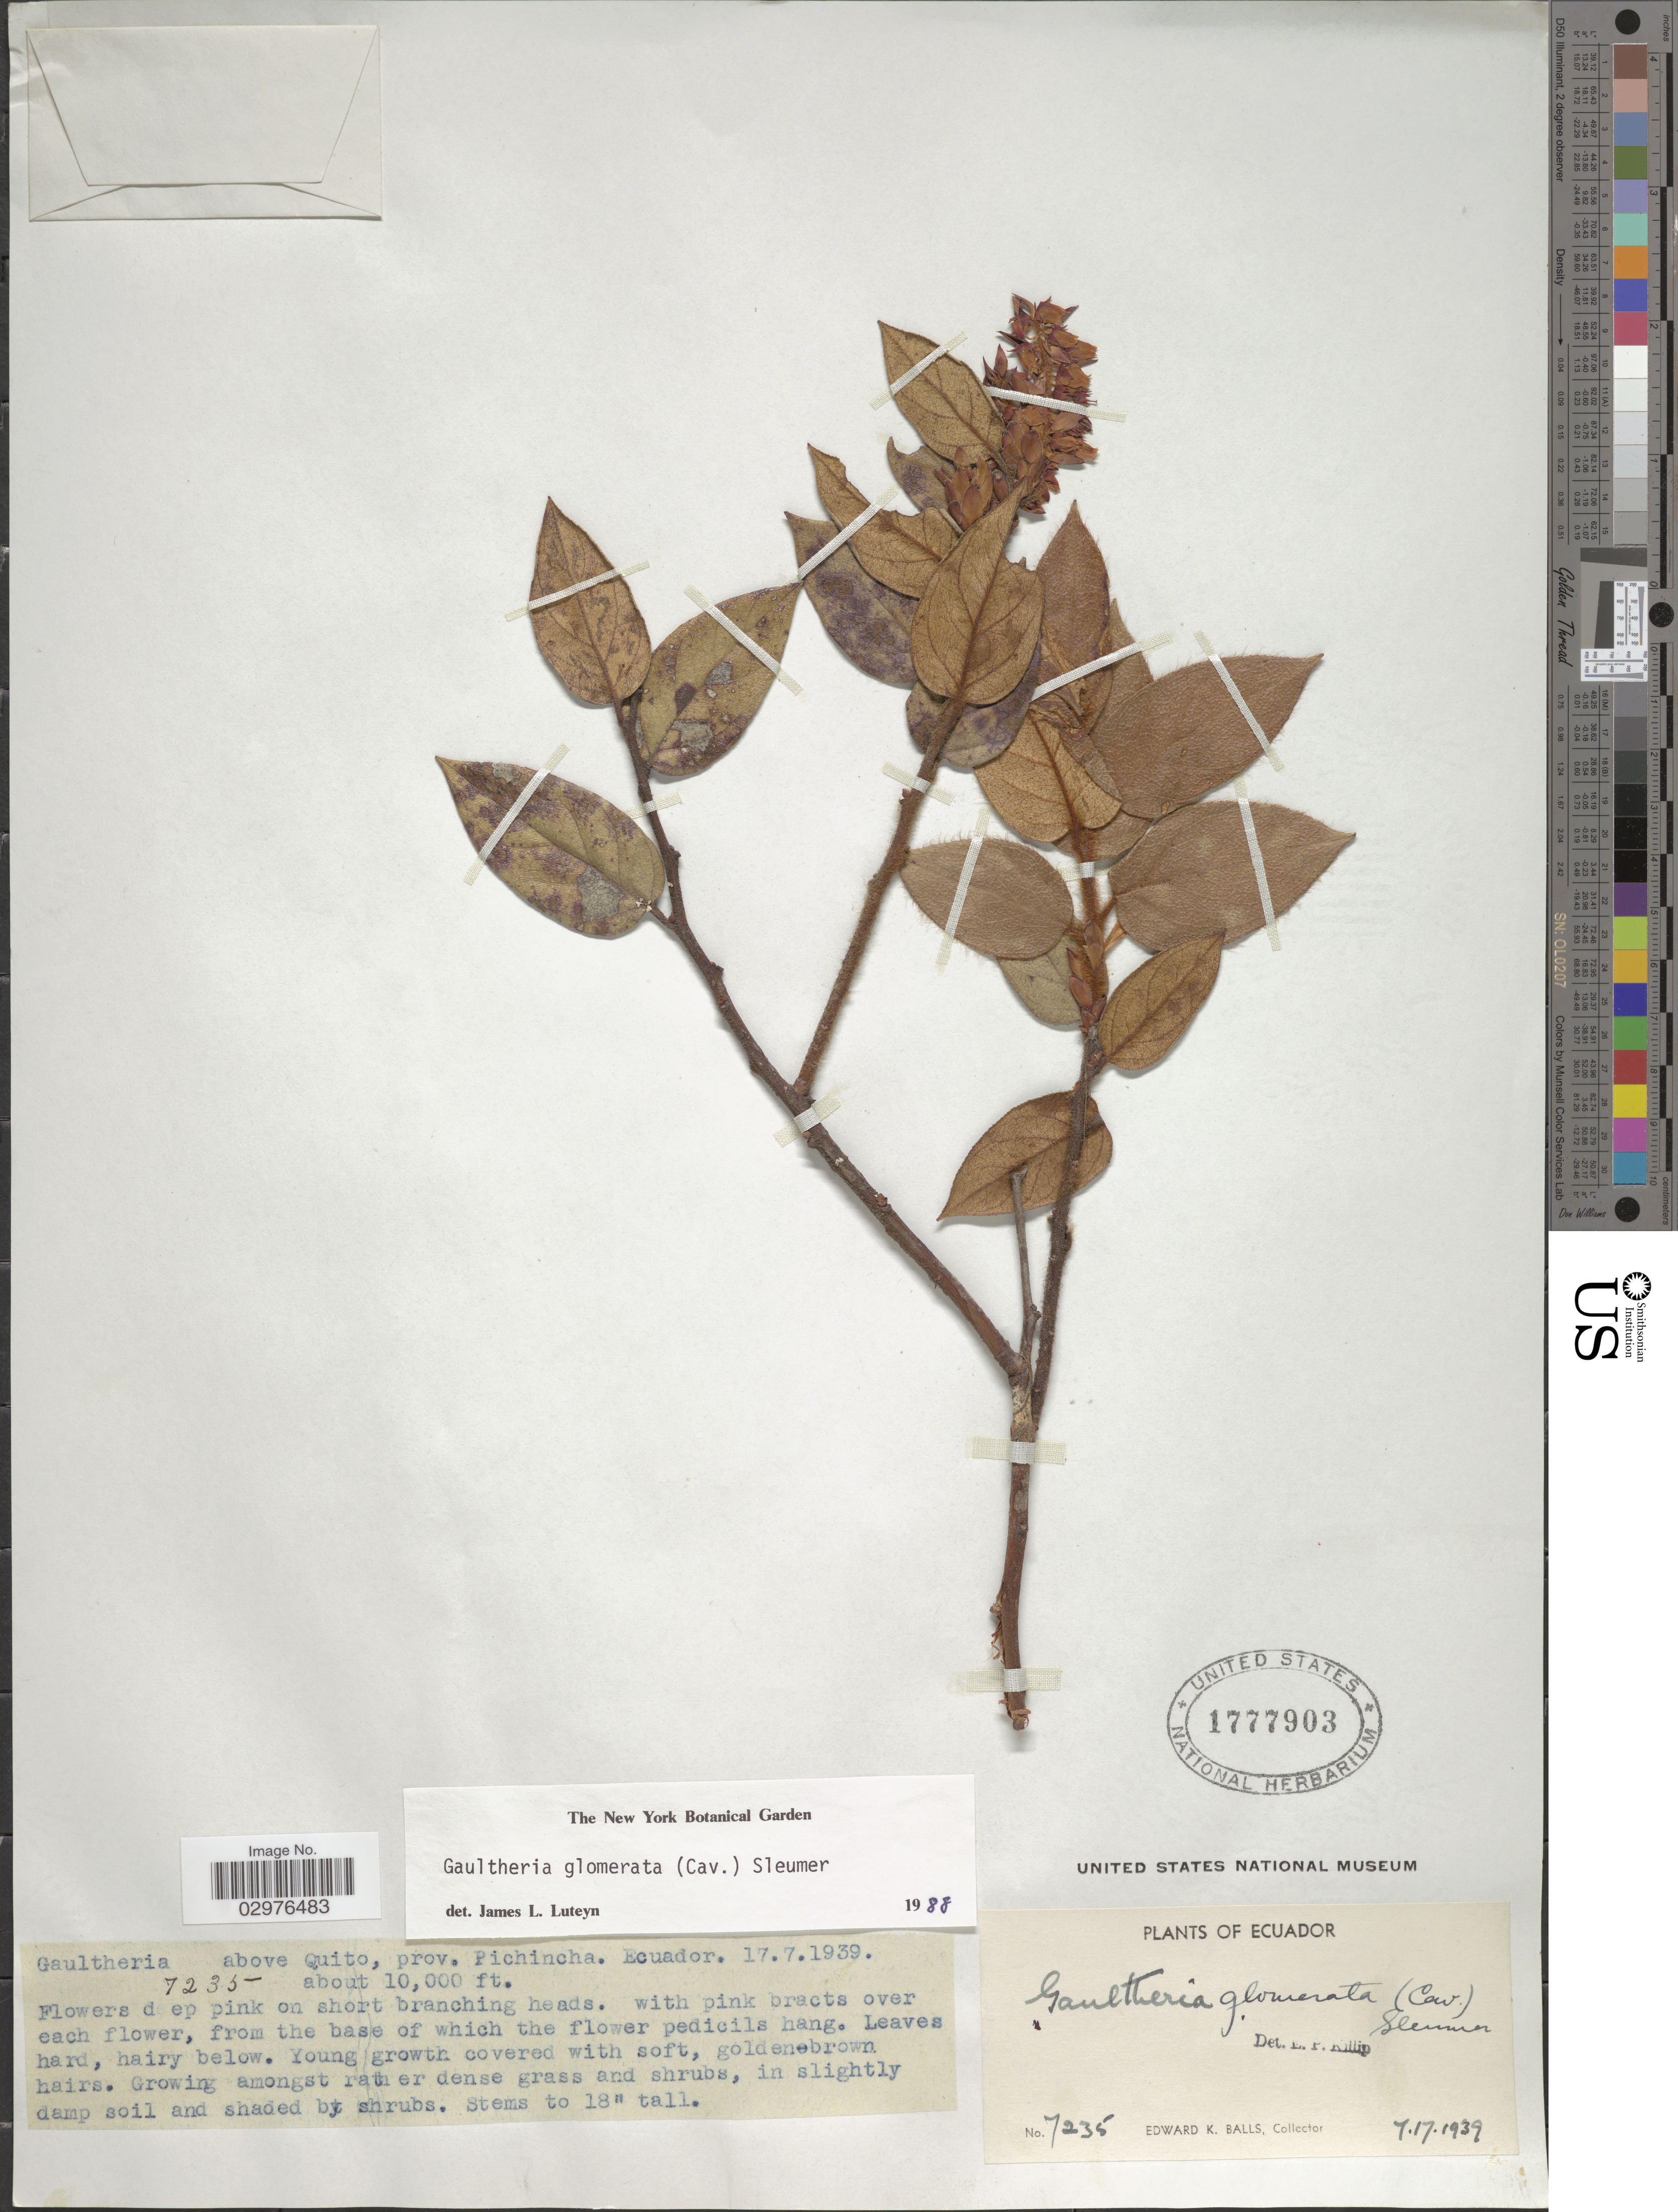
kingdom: Plantae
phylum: Tracheophyta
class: Magnoliopsida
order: Ericales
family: Ericaceae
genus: Gaultheria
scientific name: Gaultheria glomerata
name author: (Cav.) Sleumer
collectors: E. K. Balls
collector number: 7235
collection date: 1939-07-17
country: Ecuador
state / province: Pichincha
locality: Above Quito.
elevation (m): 3048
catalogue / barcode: US 1777903